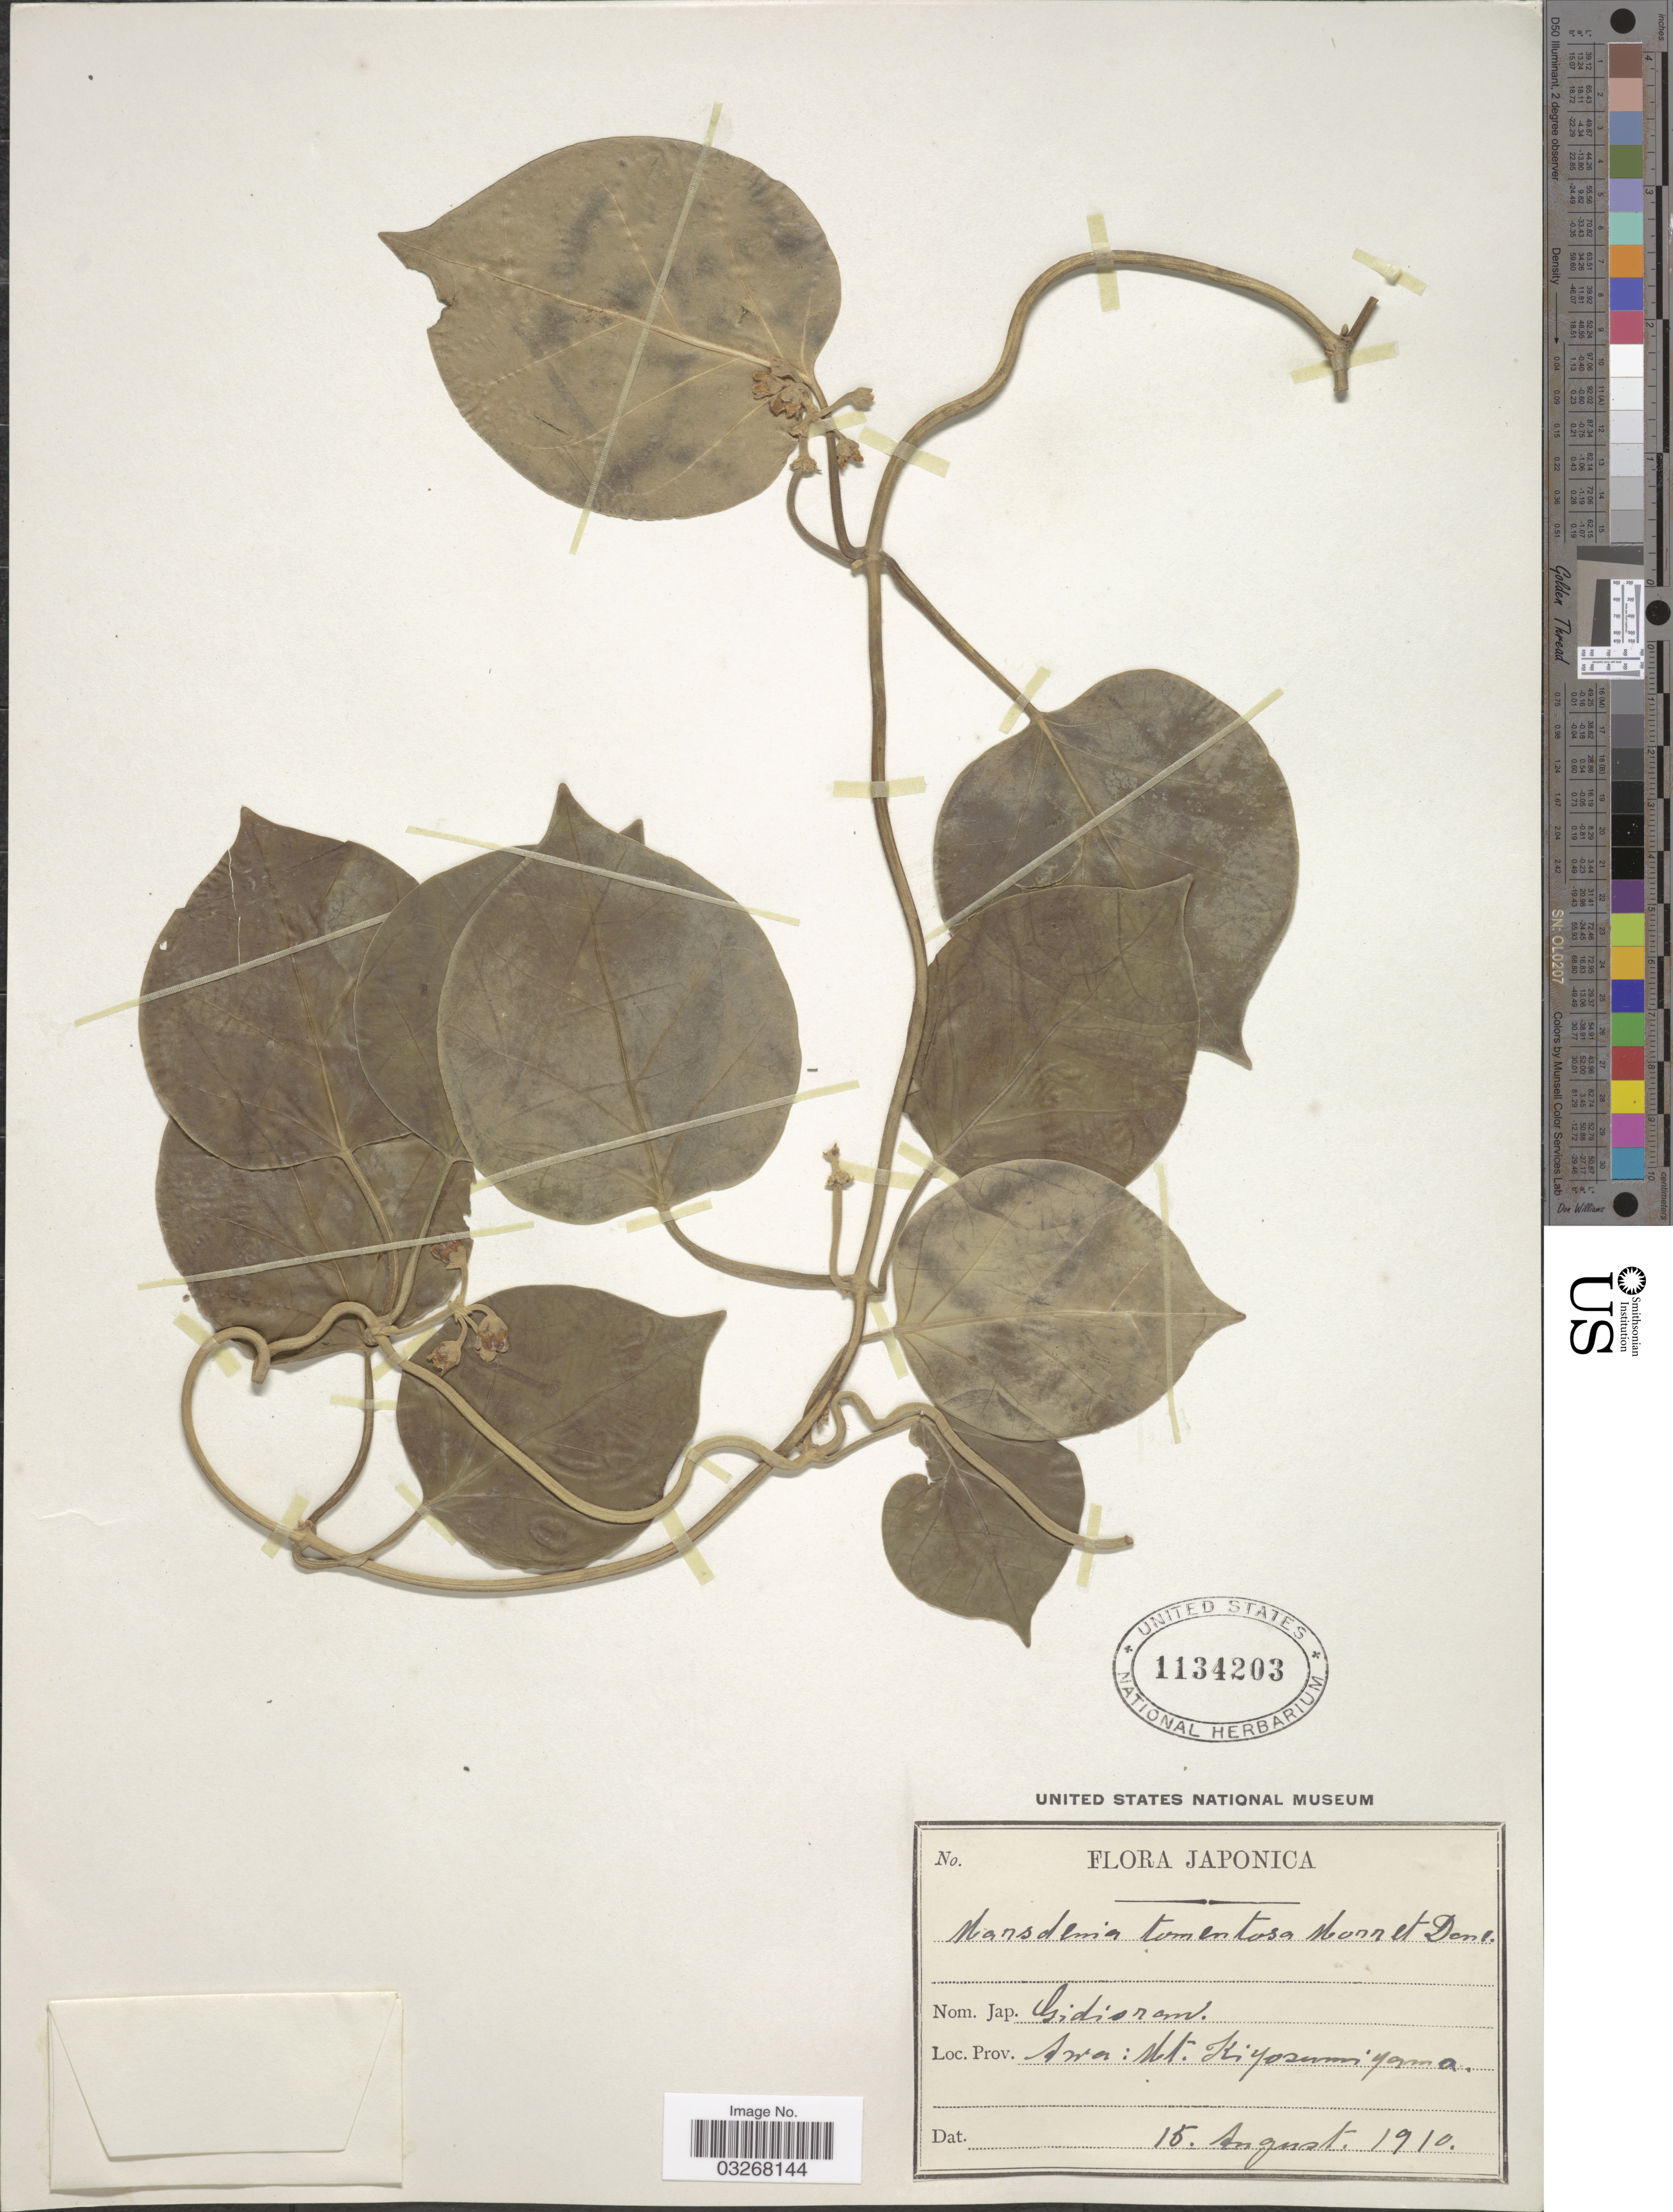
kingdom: Plantae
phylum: Tracheophyta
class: Magnoliopsida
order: Gentianales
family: Apocynaceae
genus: Marsdenia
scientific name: Marsdenia tomentosa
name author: C. Morren & Decne.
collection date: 1910-08-15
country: Japan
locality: Awa: Mt. Kiyosumiyama.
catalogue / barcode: US 1134203